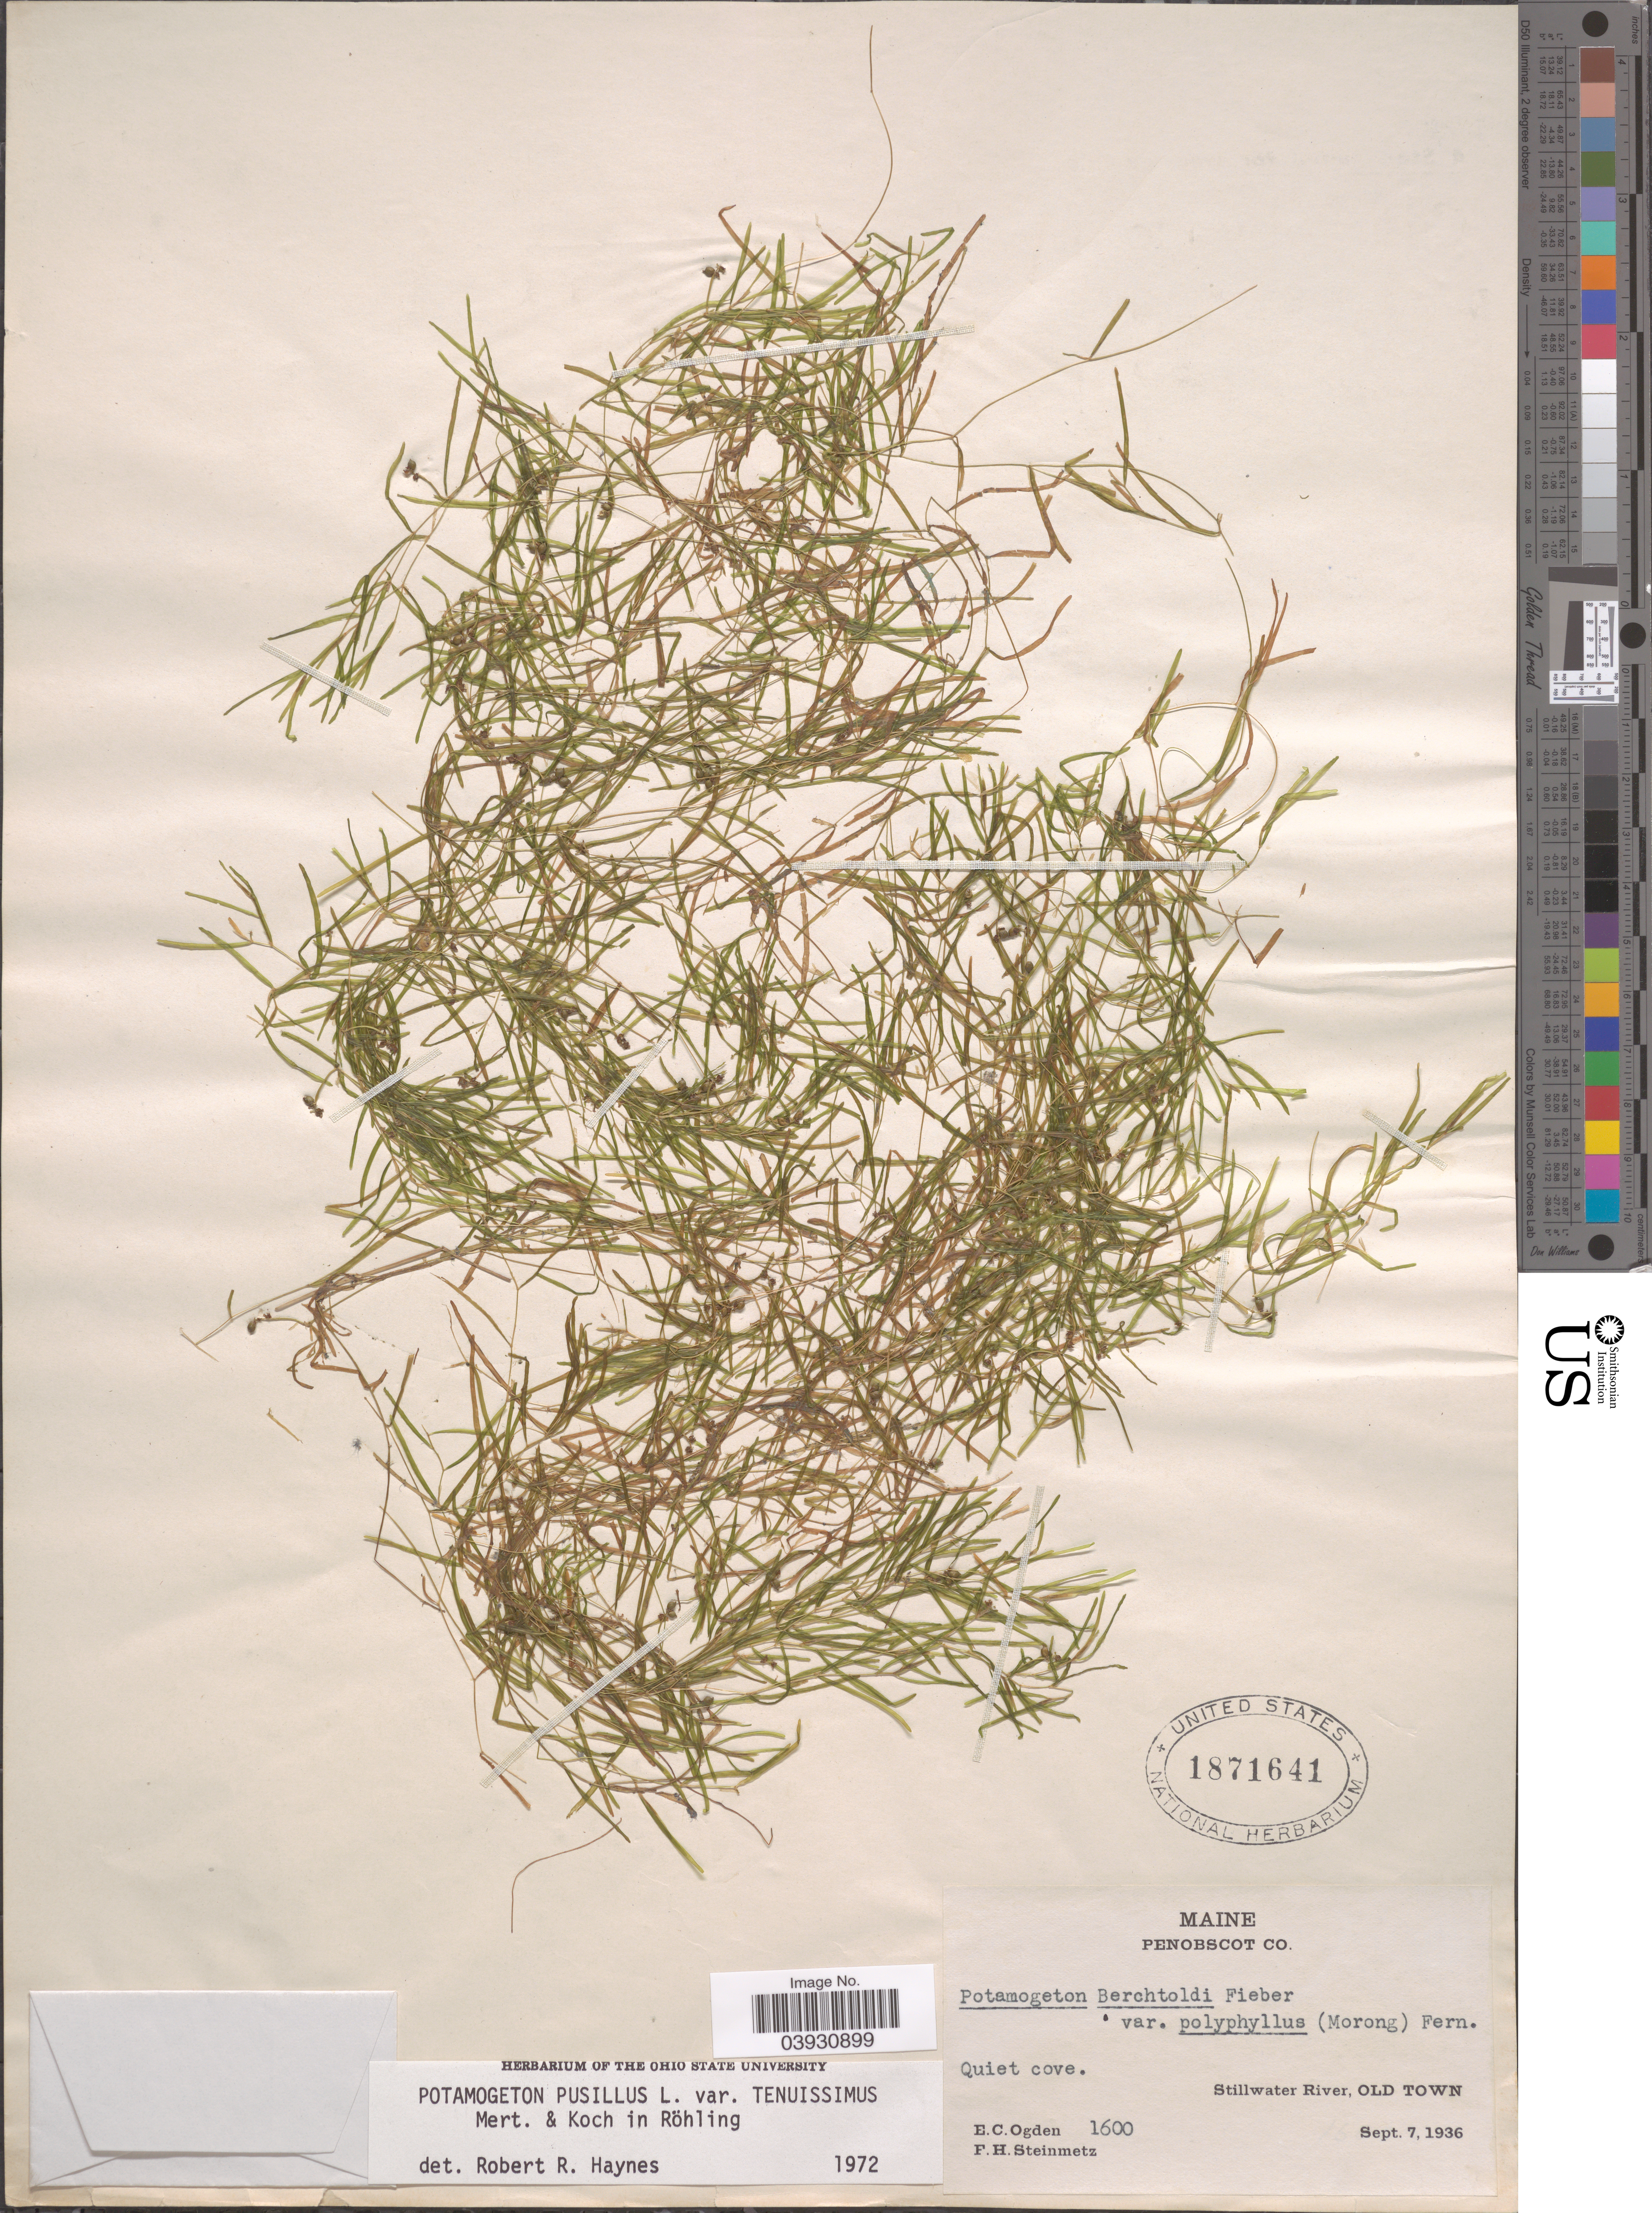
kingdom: Plantae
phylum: Tracheophyta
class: Liliopsida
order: Alismatales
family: Potamogetonaceae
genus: Potamogeton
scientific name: Potamogeton pusillus subsp. tenuissimus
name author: Mert. & W.D.J. Koch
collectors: E. Ogden & F. H. Steinmetz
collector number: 1600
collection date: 1936-09-07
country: United States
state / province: Maine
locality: Penobscot Co. Quiet cove. Stillwater River, Old Town.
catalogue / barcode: US 1871641